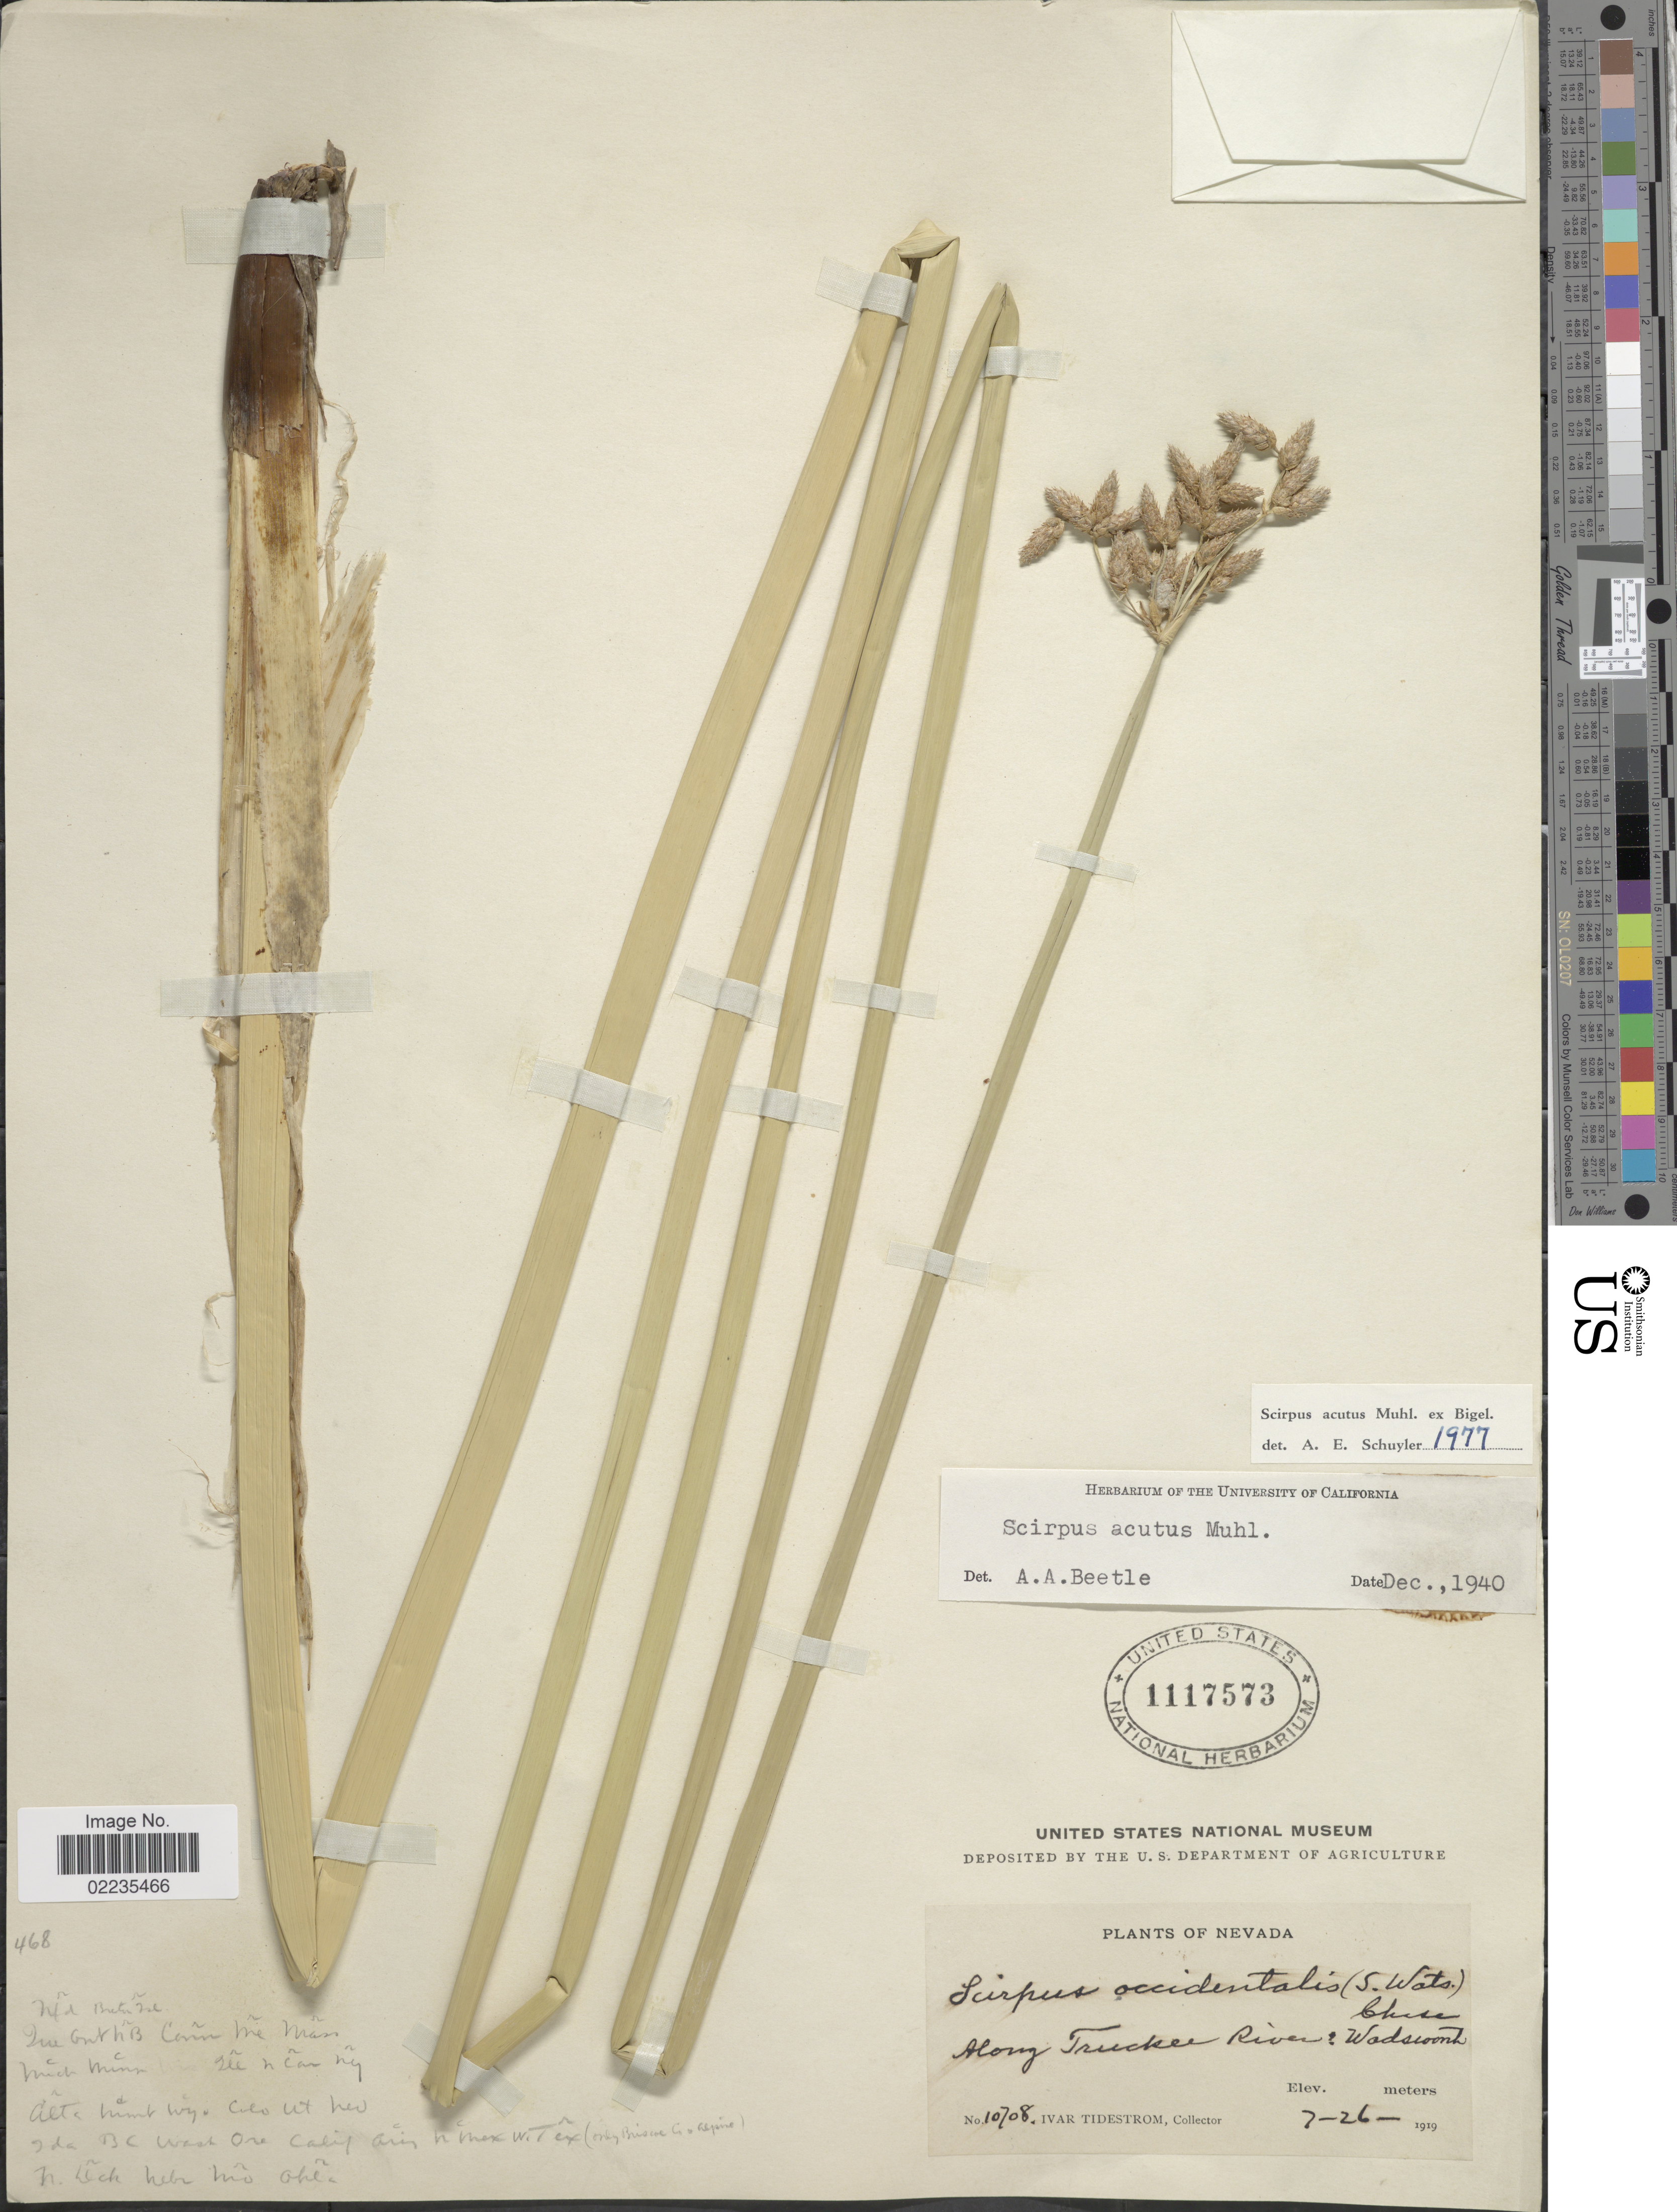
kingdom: Plantae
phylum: Tracheophyta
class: Liliopsida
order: Poales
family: Cyperaceae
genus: Schoenoplectus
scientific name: Schoenoplectus acutus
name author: (Muhl. ex Bigelow) Á. Löve & D. Löve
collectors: I. F. Tidestrom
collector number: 10708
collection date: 1919-07-26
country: United States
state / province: Nevada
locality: Along Truckee River, Wadsworth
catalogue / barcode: US 1117573